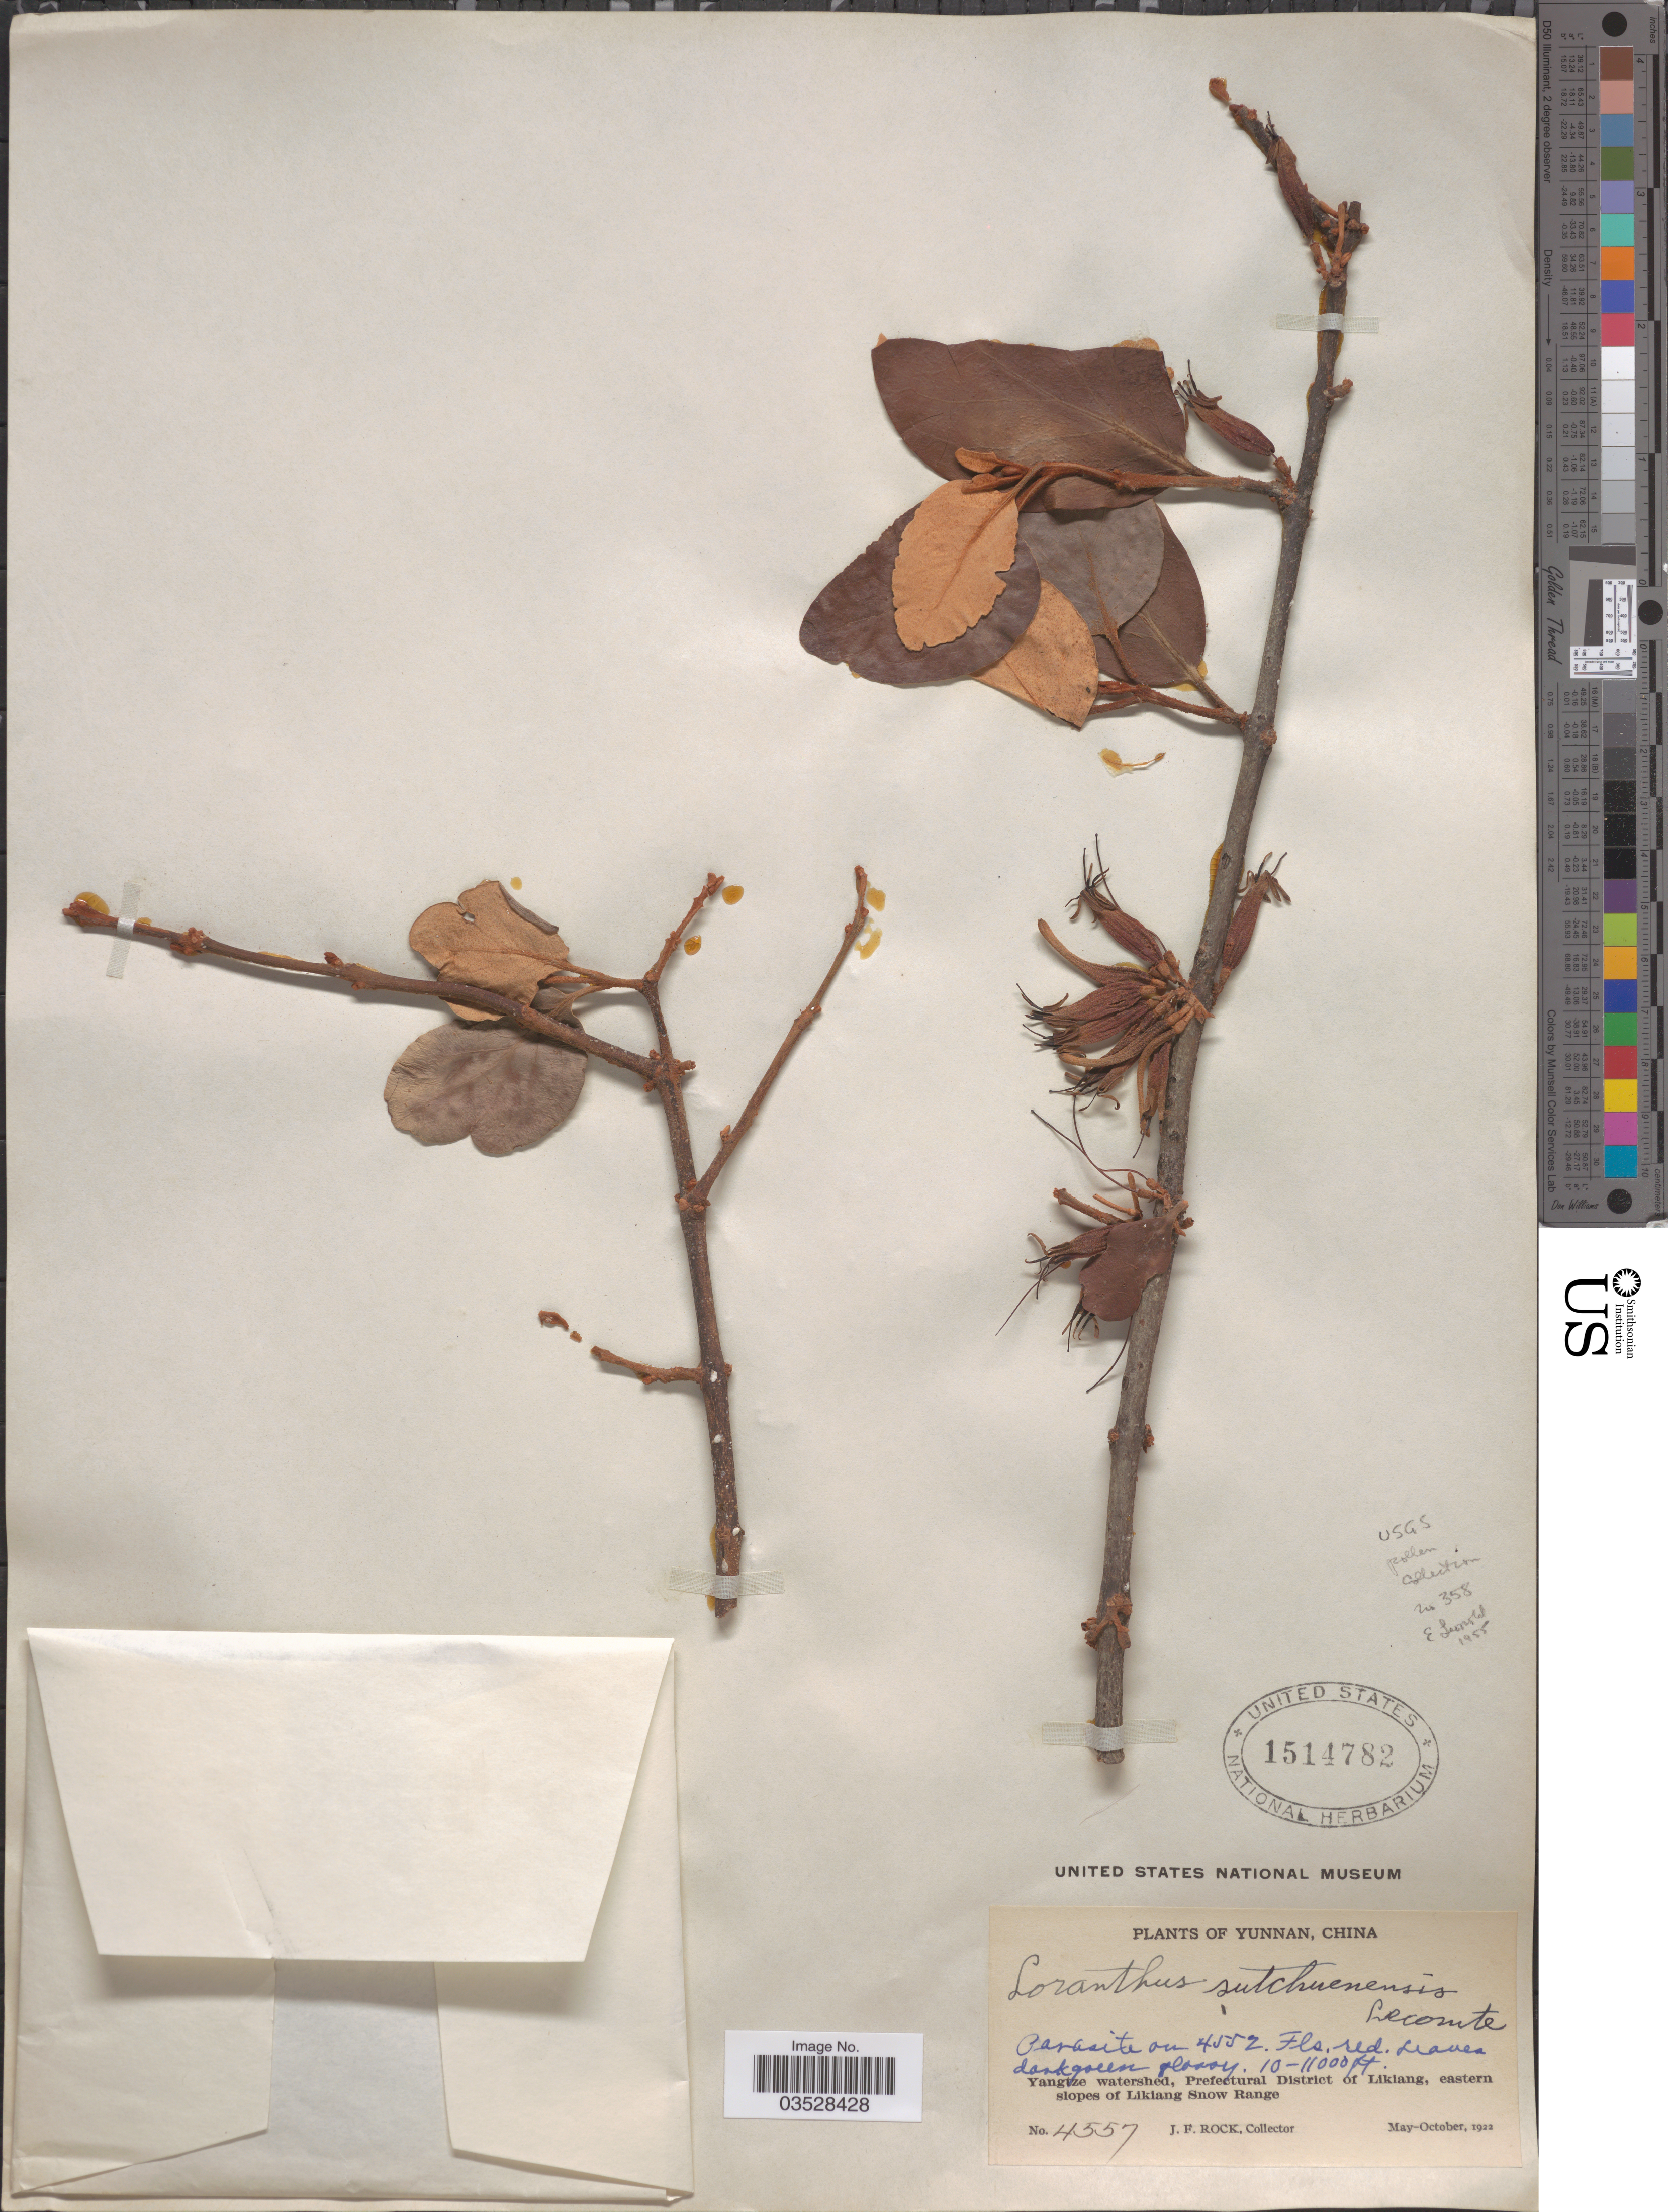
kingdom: Plantae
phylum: Tracheophyta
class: Magnoliopsida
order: Santalales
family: Loranthaceae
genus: Loranthus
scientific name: Loranthus sutchuenensis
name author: Lecomte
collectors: J. Rock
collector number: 4557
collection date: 1922-05/1922-10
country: China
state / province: Yunnan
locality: Yangtze watershed, Prefectural District of Likiang, eastern slopes of Likiang Snow Range.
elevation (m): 3048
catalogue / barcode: US 1514782